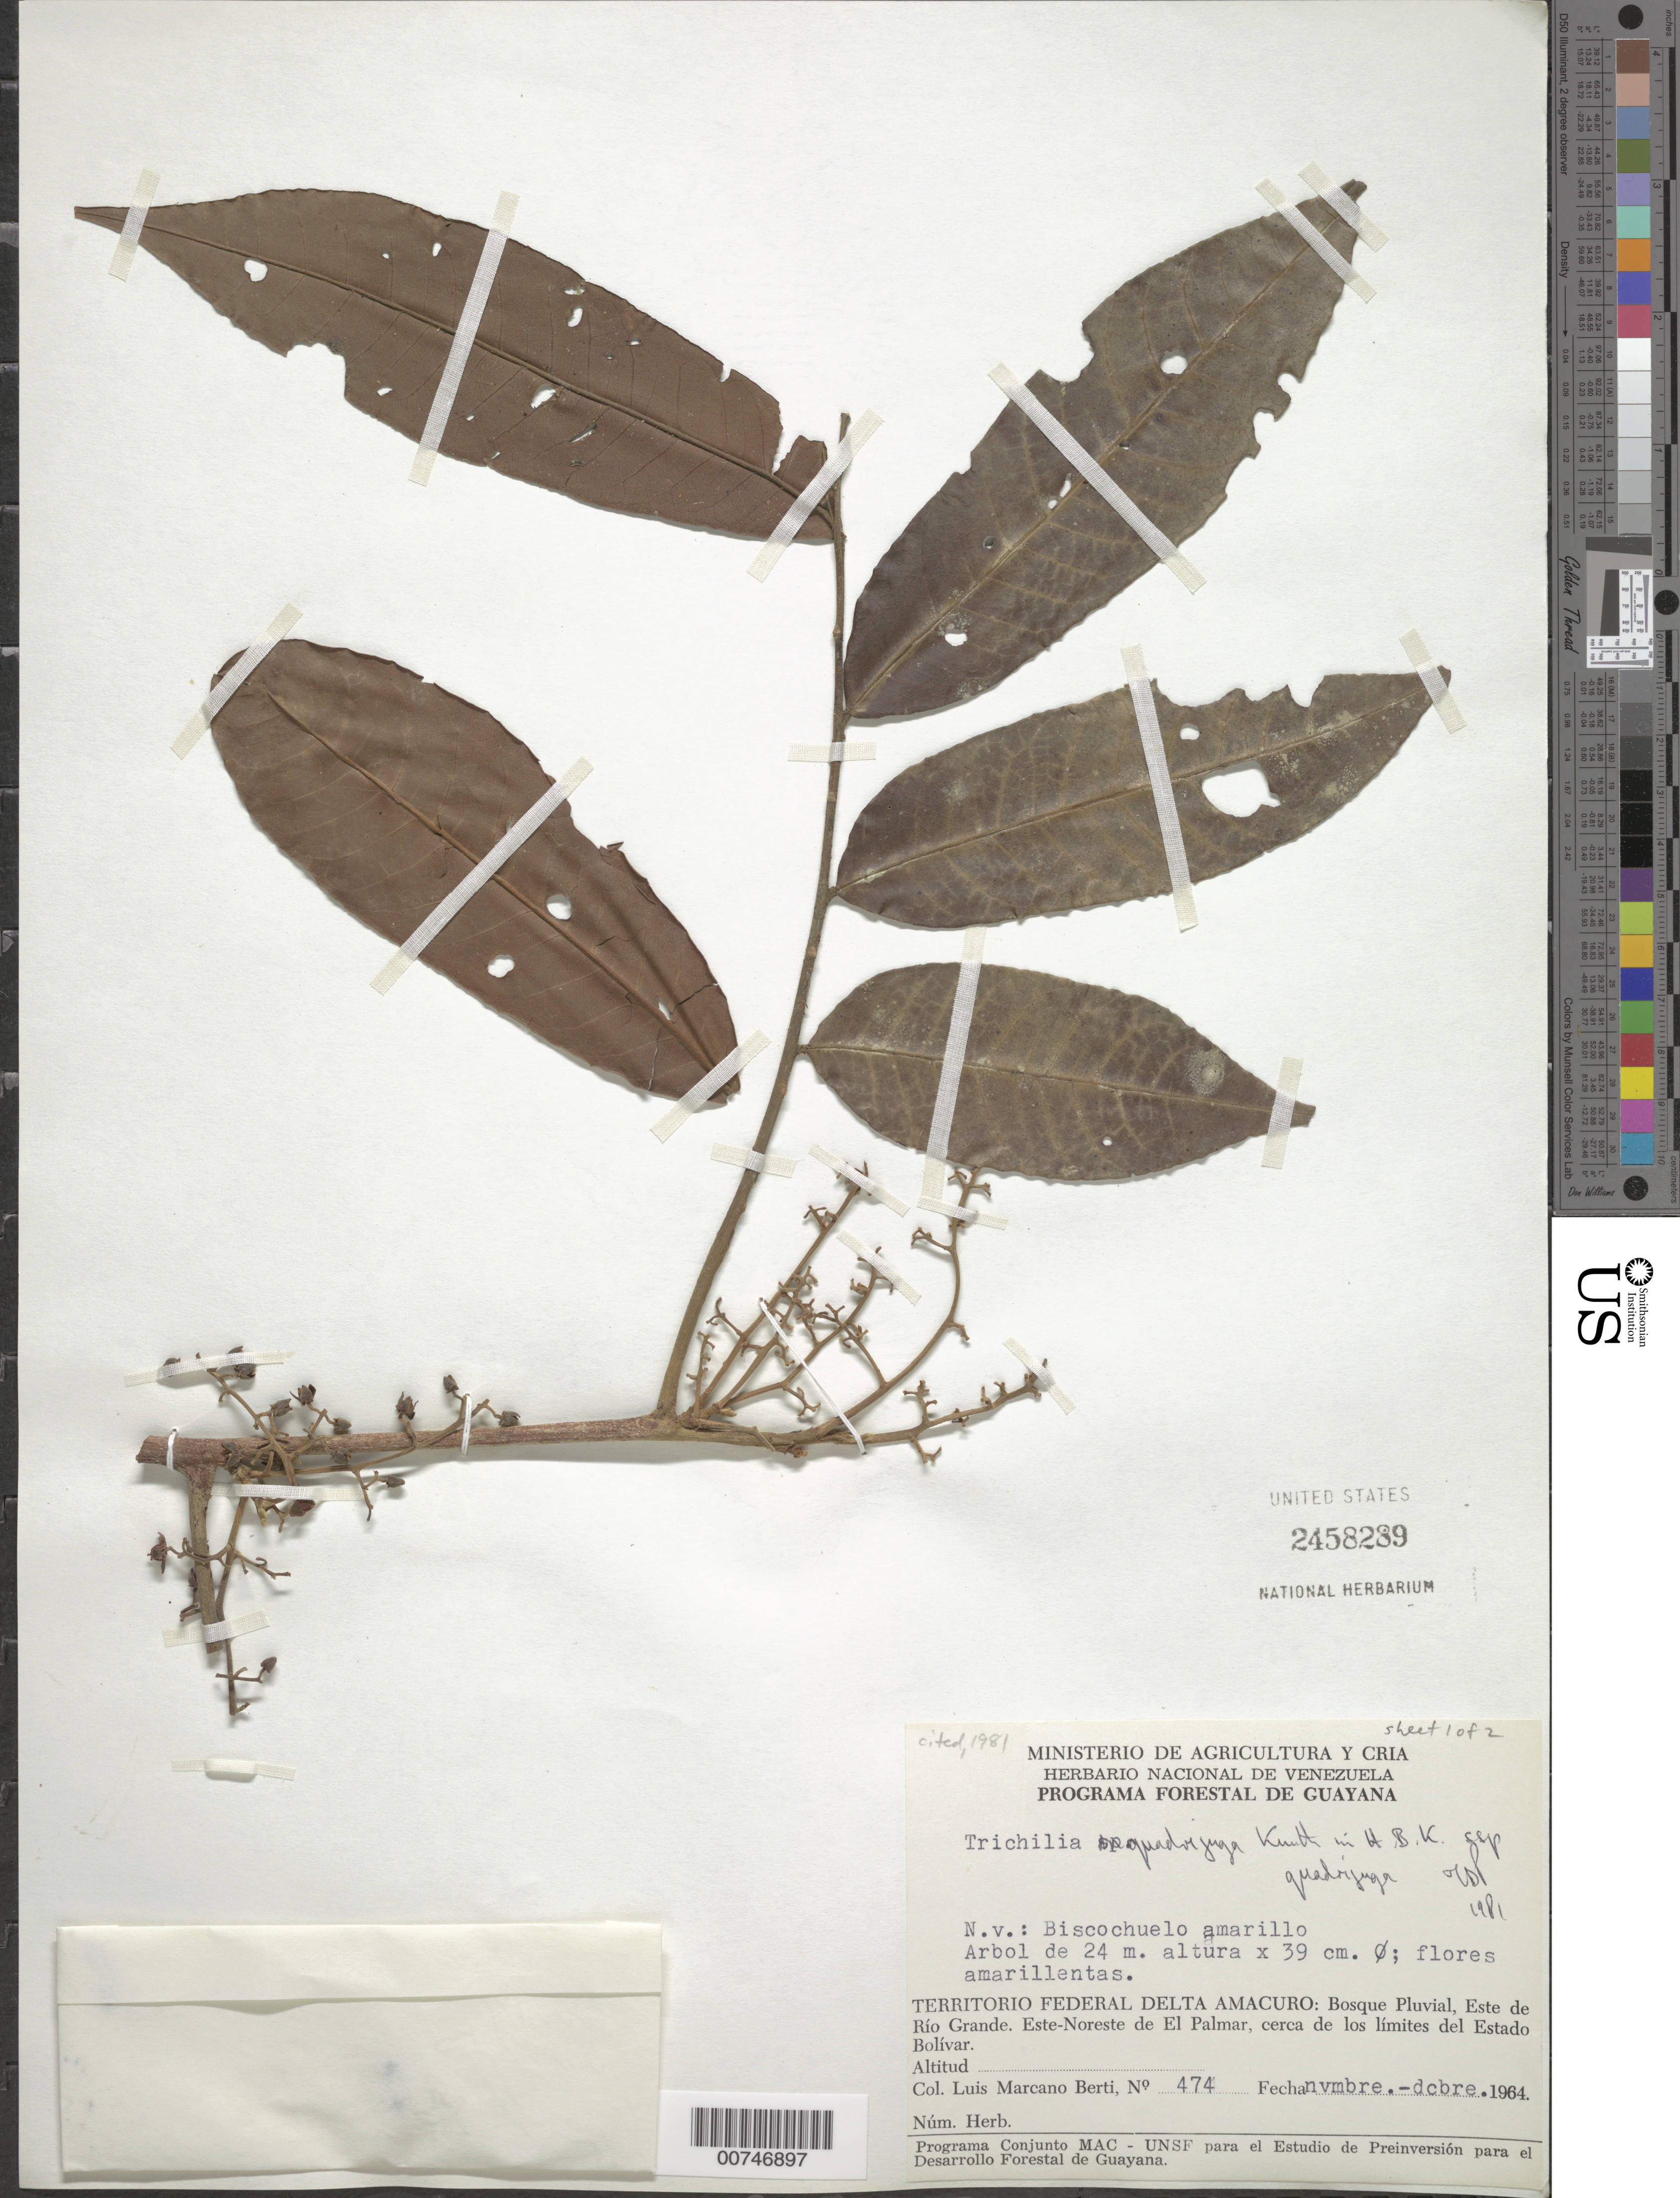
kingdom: Plantae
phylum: Tracheophyta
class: Magnoliopsida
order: Sapindales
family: Meliaceae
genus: Trichilia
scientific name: Trichilia quadrijuga subsp. quadrijuga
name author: Kunth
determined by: Pennington, T. D., (K)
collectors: L. Marcano-Berti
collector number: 474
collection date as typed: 29-Nov-64 to 18-Dec-64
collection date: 1964-11-29/1964-12-18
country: Venezuela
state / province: Delta Amacuro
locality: Este de Río Grande, ENE de El Palmar, cerca de los limites del Estado Bolívar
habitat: Bosque pluvial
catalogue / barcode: US 2458289